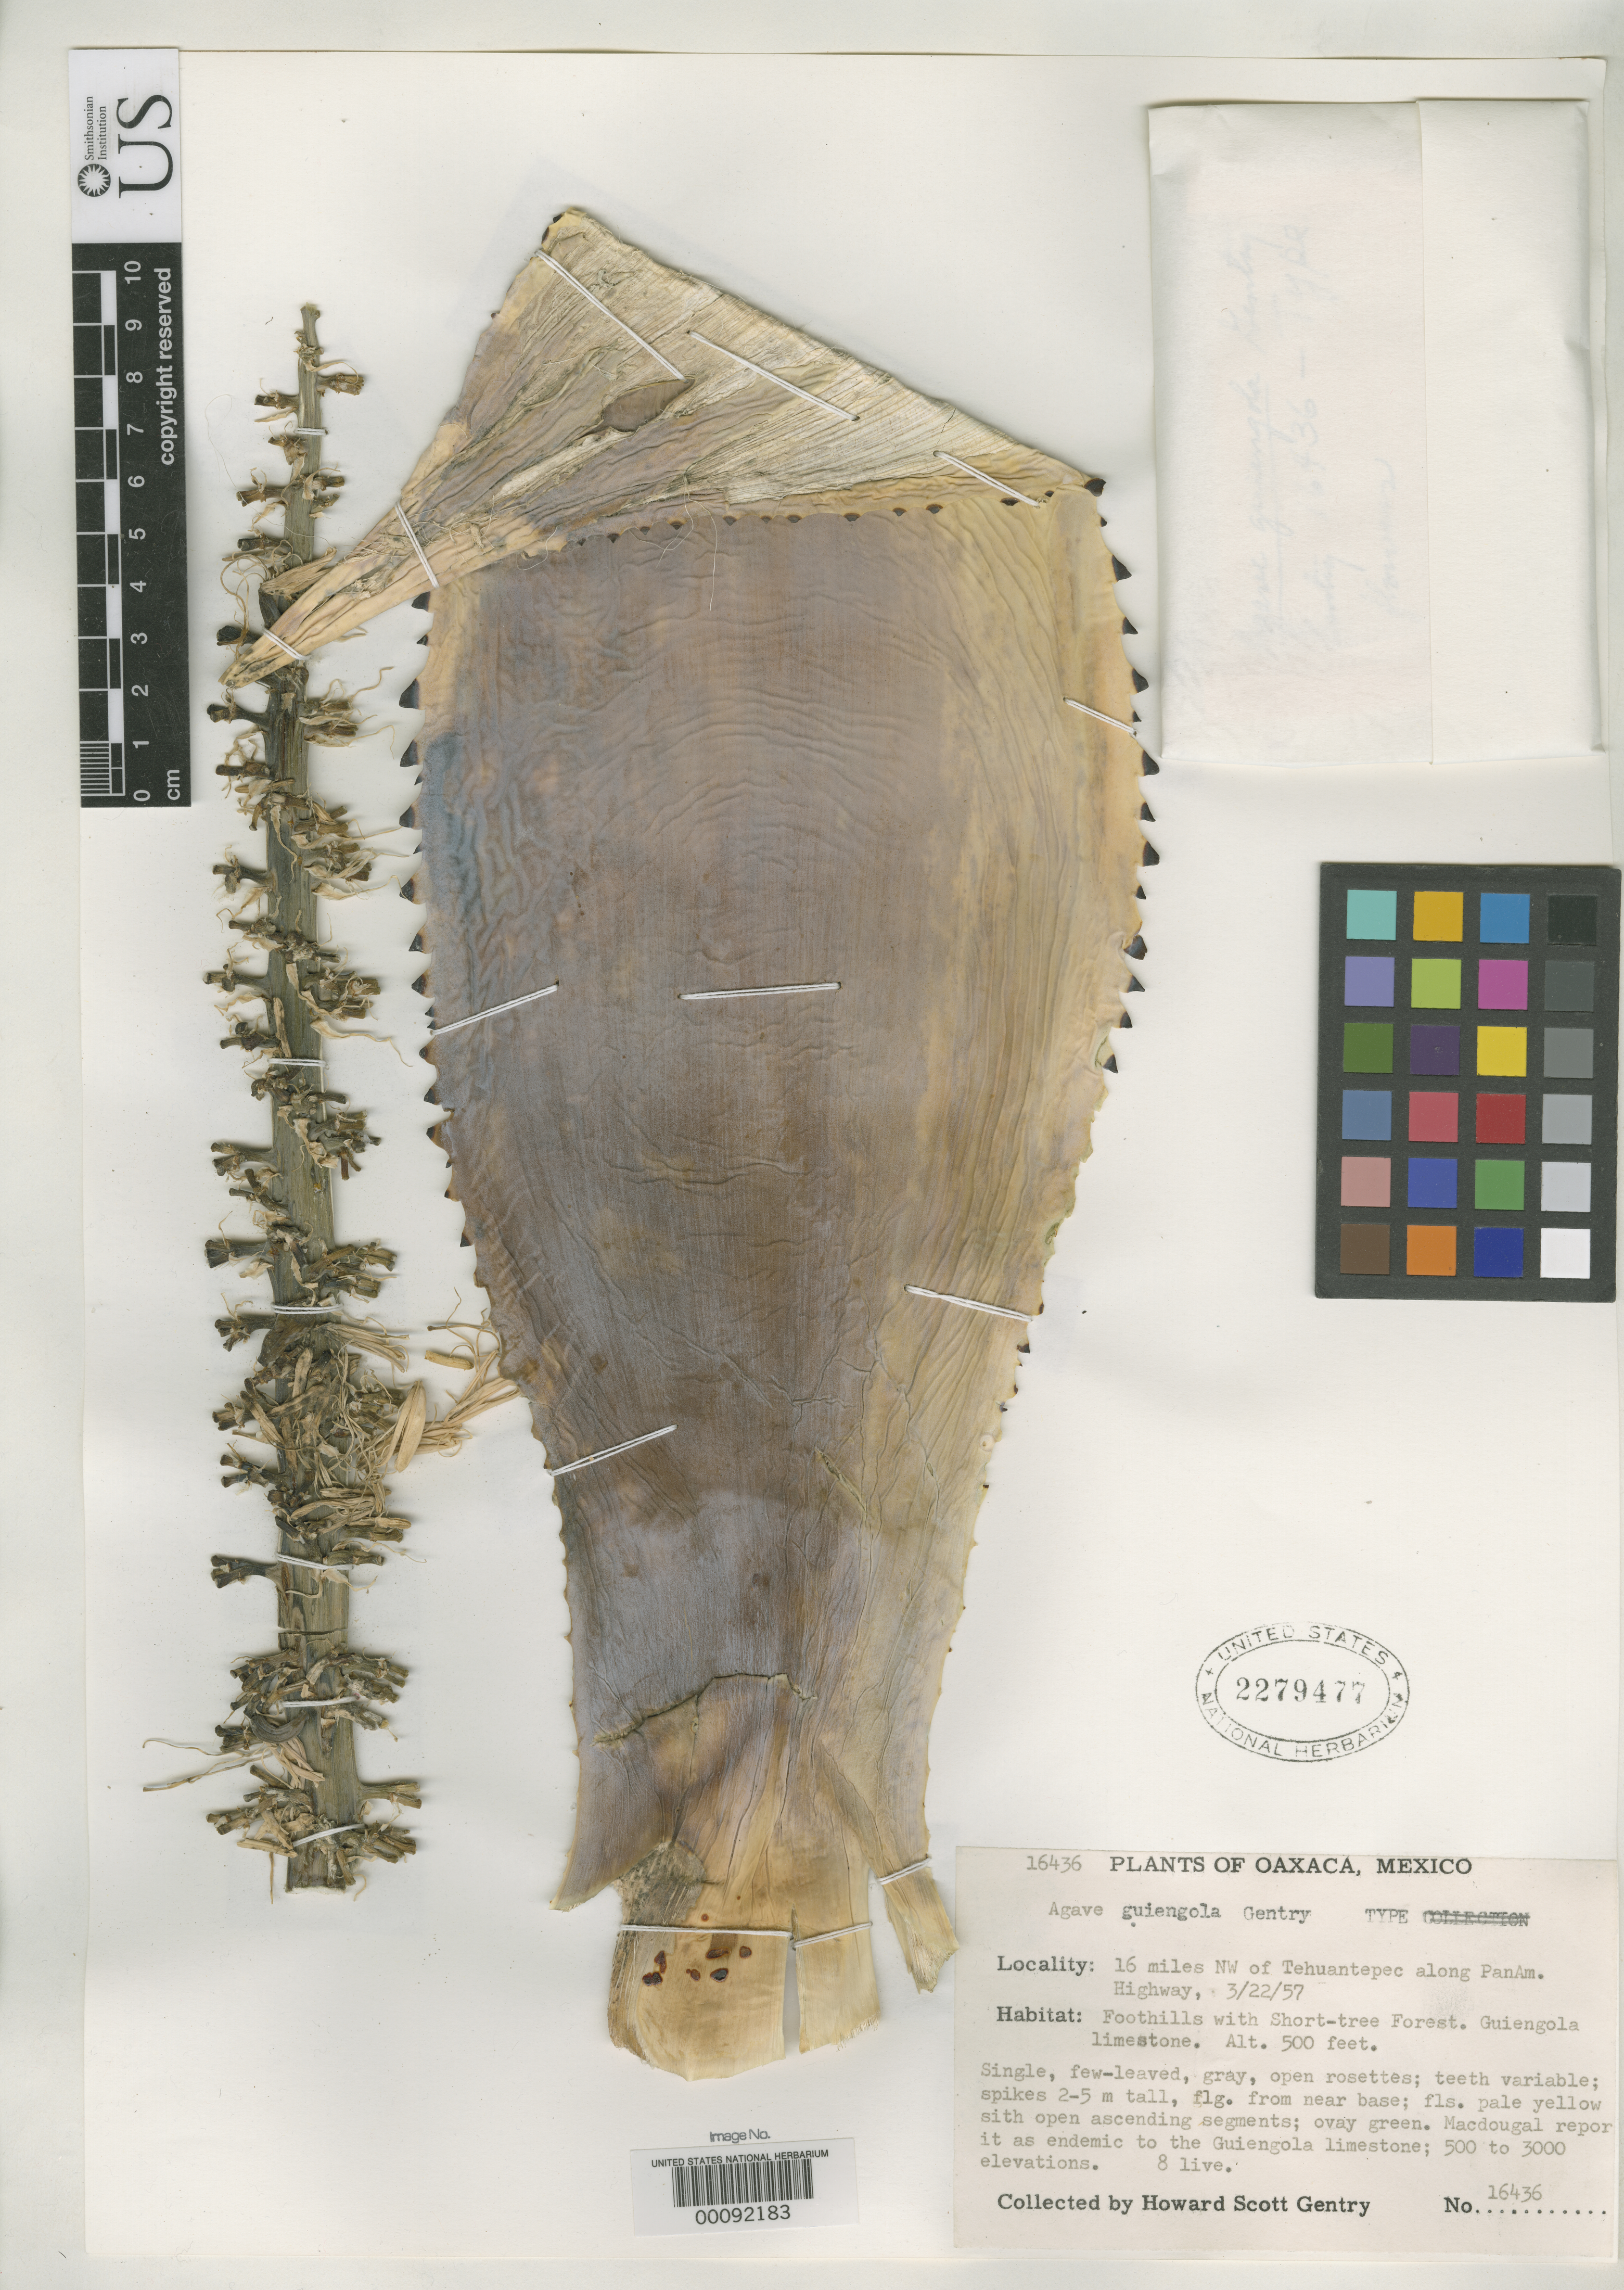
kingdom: Plantae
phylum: Tracheophyta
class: Liliopsida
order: Asparagales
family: Asparagaceae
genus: Agave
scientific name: Agave guiengola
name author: Gentry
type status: Holotype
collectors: H. S. Gentry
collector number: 16436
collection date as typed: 22 Mar 1957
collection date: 1957-03-22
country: Mexico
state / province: Oaxaca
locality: NW of Tehuantepec on Pan-Am Hwy.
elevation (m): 125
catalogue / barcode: US 2279477